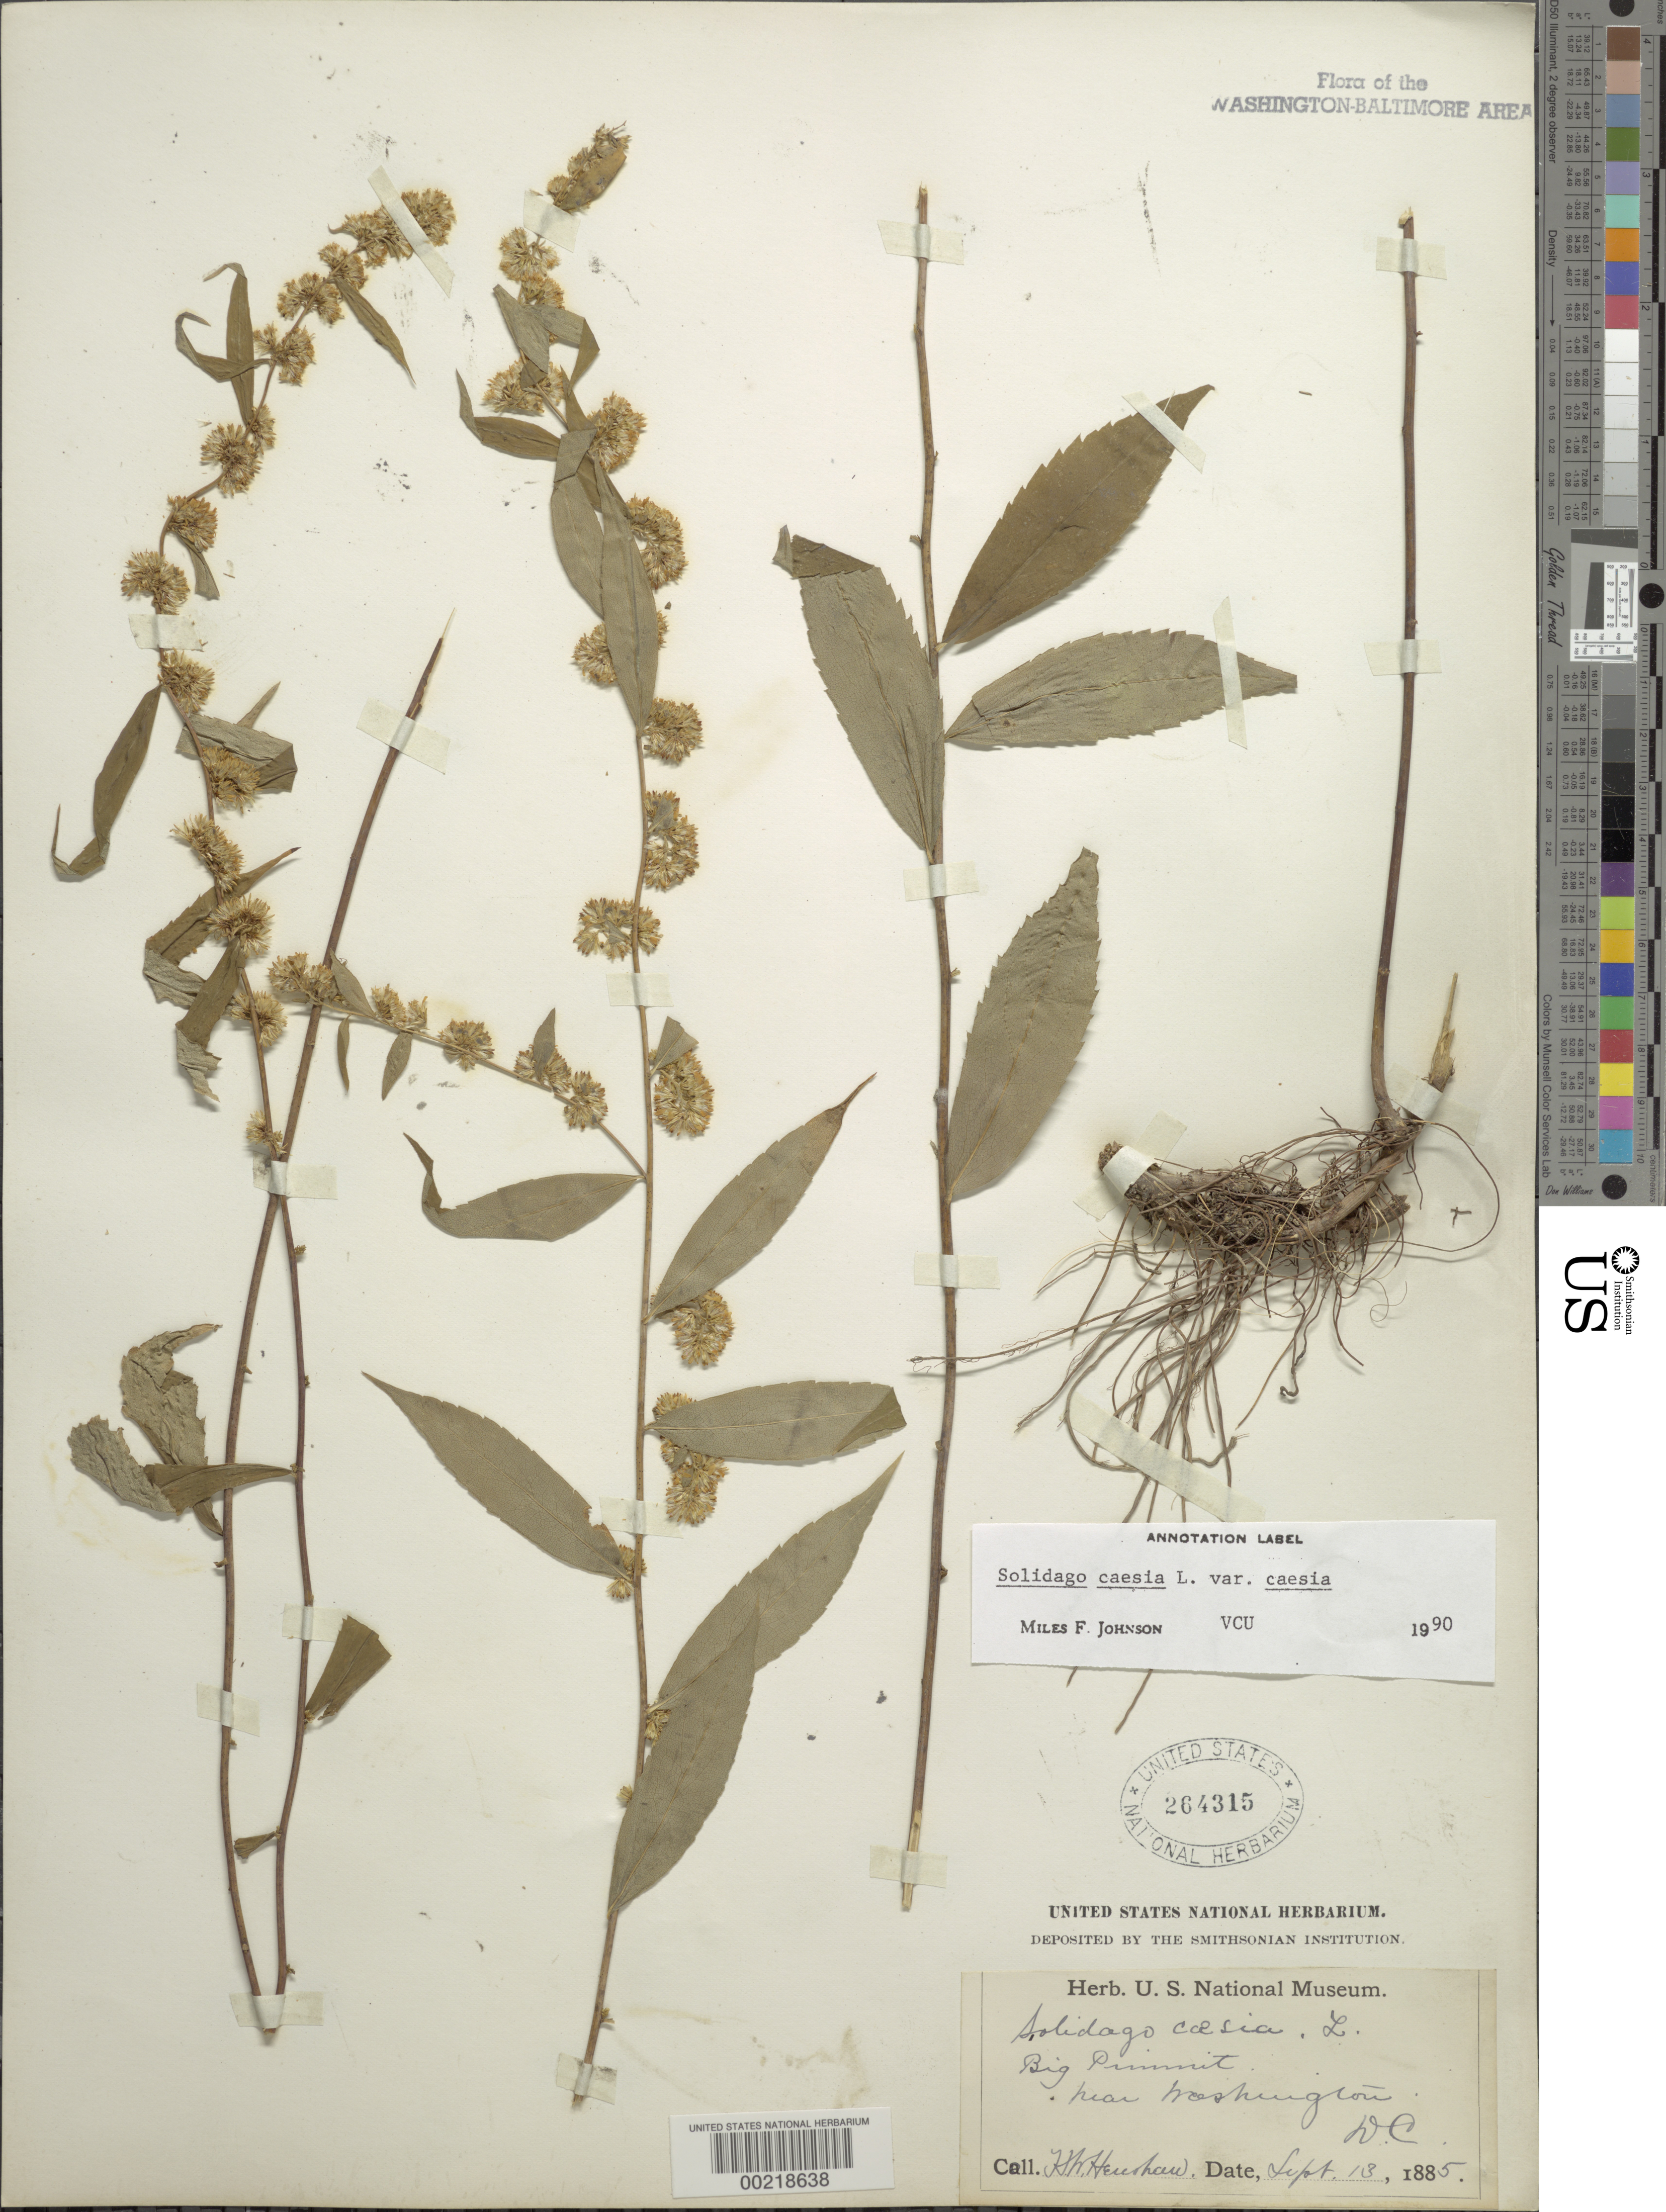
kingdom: Plantae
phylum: Tracheophyta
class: Magnoliopsida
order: Asterales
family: Asteraceae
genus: Solidago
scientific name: Solidago caesia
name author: L.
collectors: H. Henshaw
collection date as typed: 13 Sep 1885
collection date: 1885-09-13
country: United States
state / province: Virginia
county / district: Fairfax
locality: Big Pimmitt Run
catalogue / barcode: US 264315